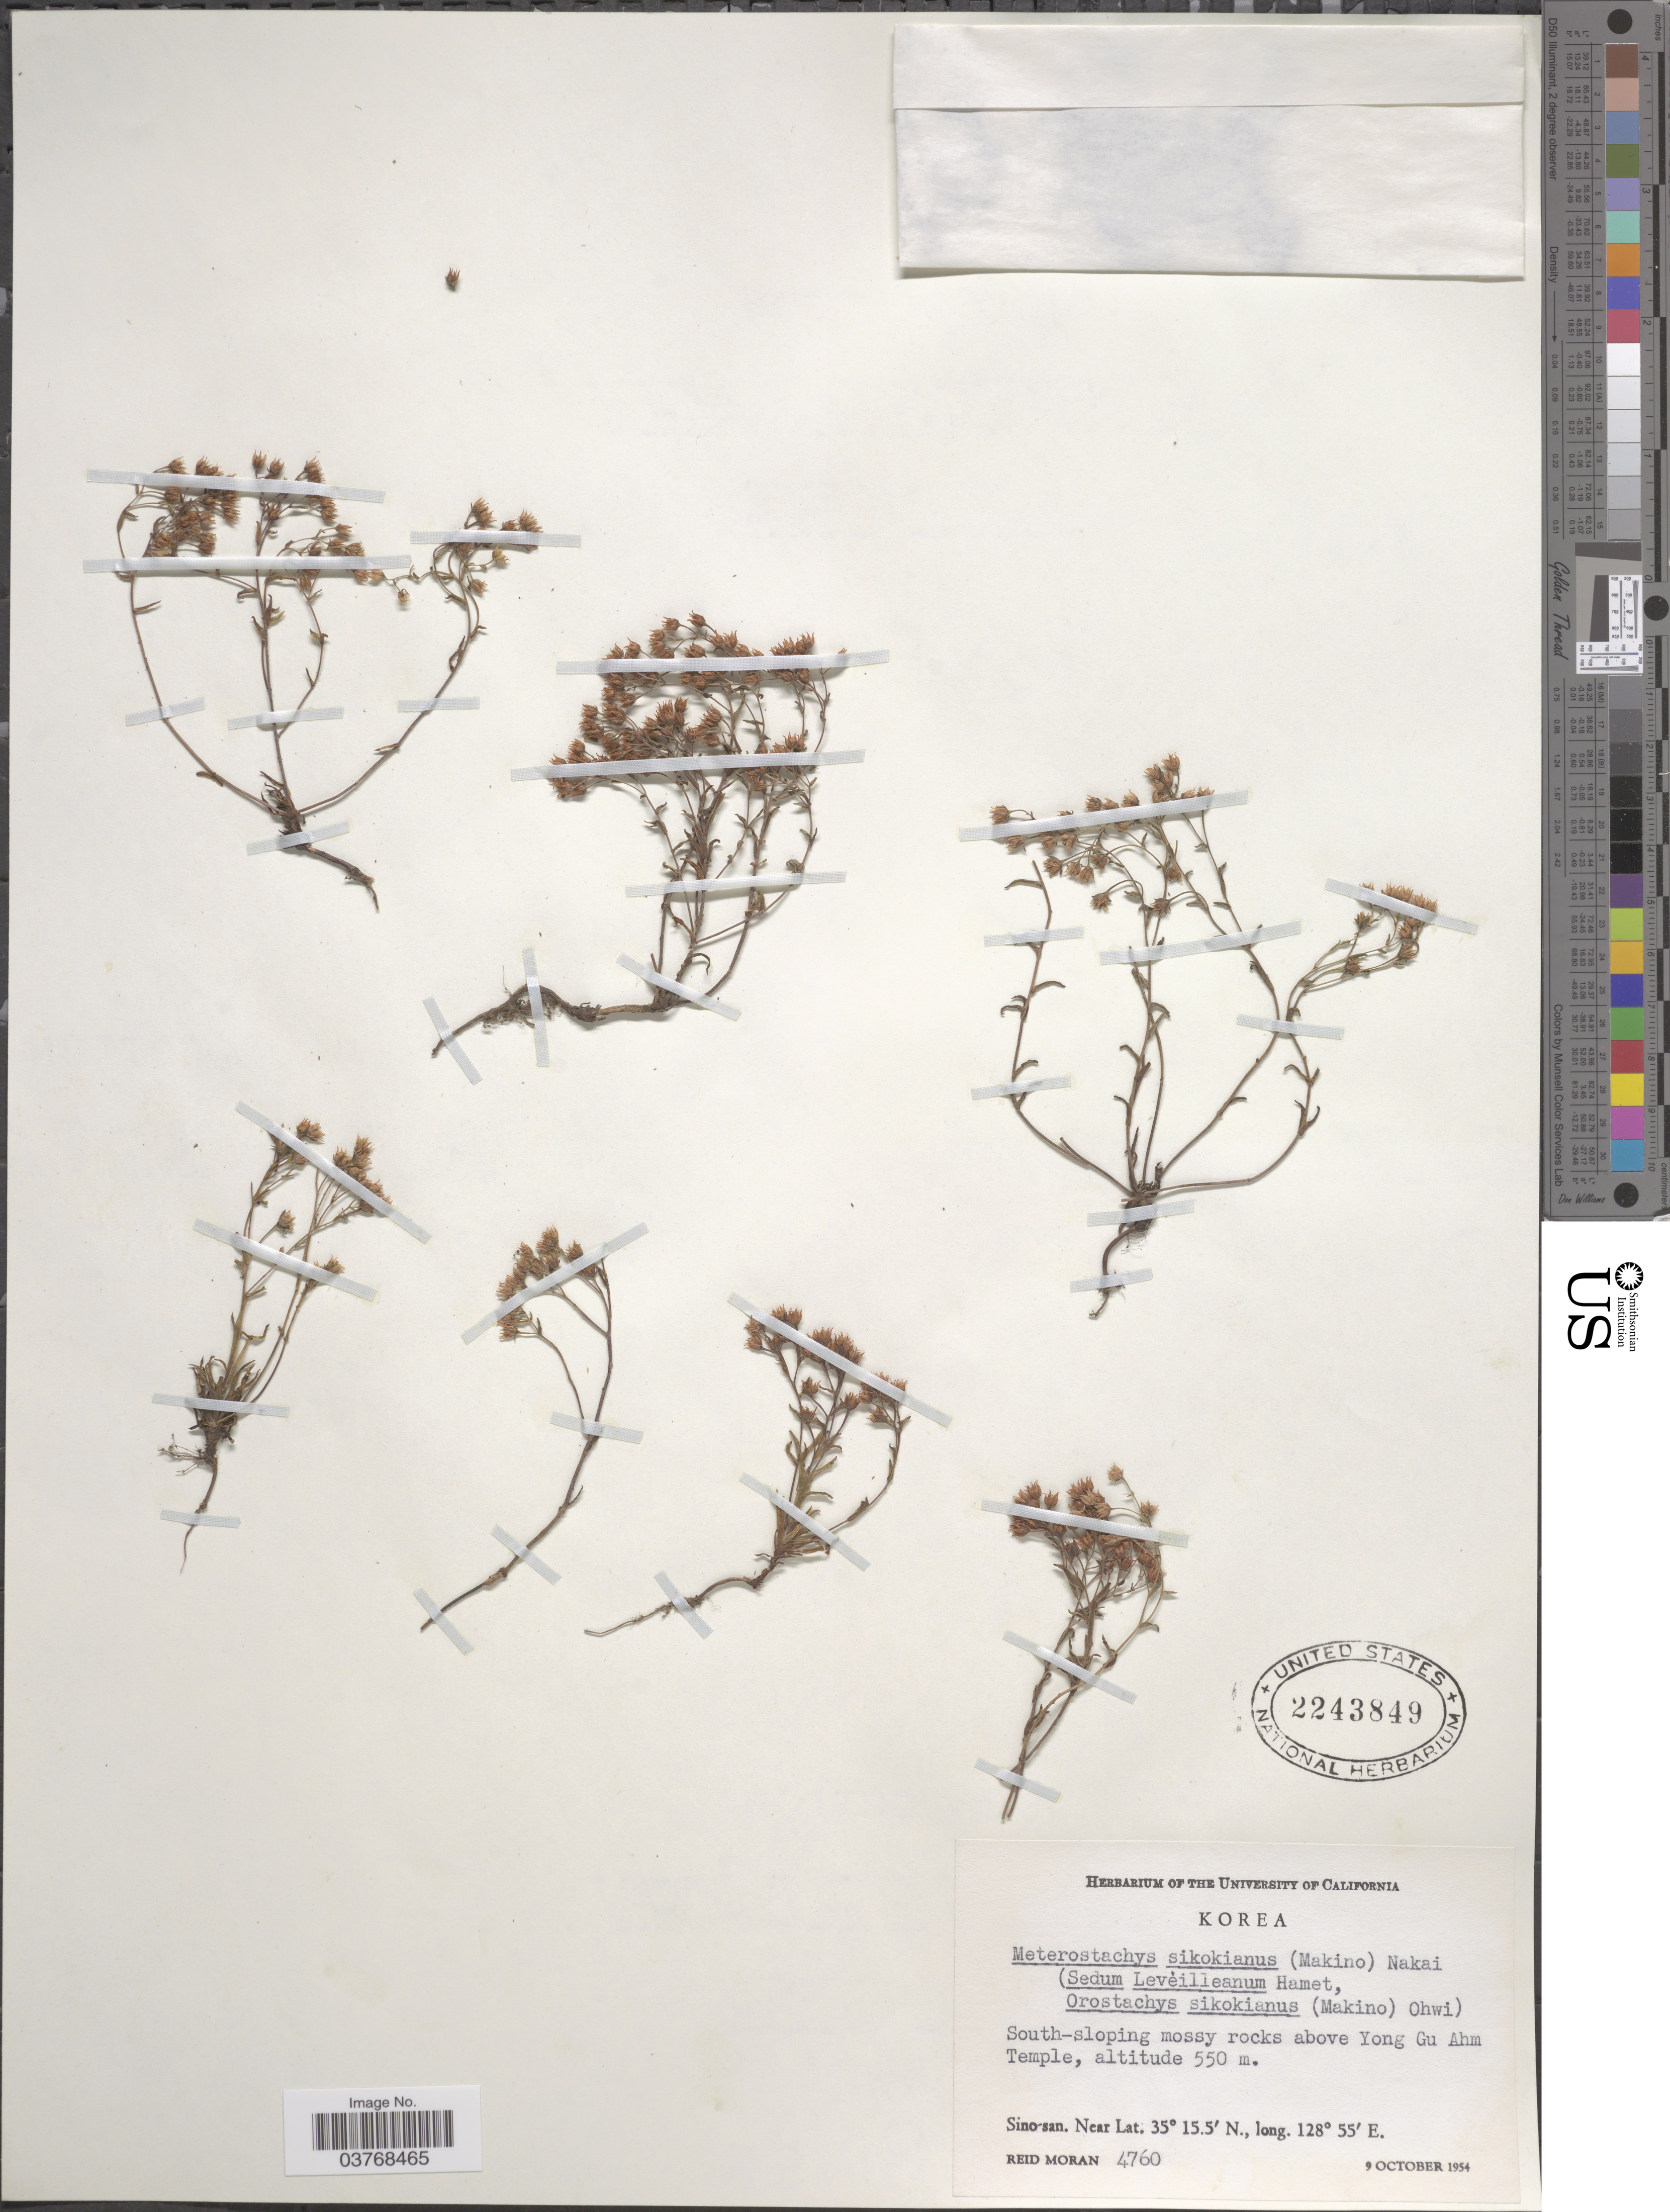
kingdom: Plantae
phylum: Tracheophyta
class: Magnoliopsida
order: Saxifragales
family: Crassulaceae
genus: Meterostachys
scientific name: Meterostachys sikokianus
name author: (Makino) Nakai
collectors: R. Moran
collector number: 4760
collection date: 1954-10-09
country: North Korea / South Korea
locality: South-sloping mossy rocks above Yong Gu Ahm Temple. Sino-san.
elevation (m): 550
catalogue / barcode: US 2243849